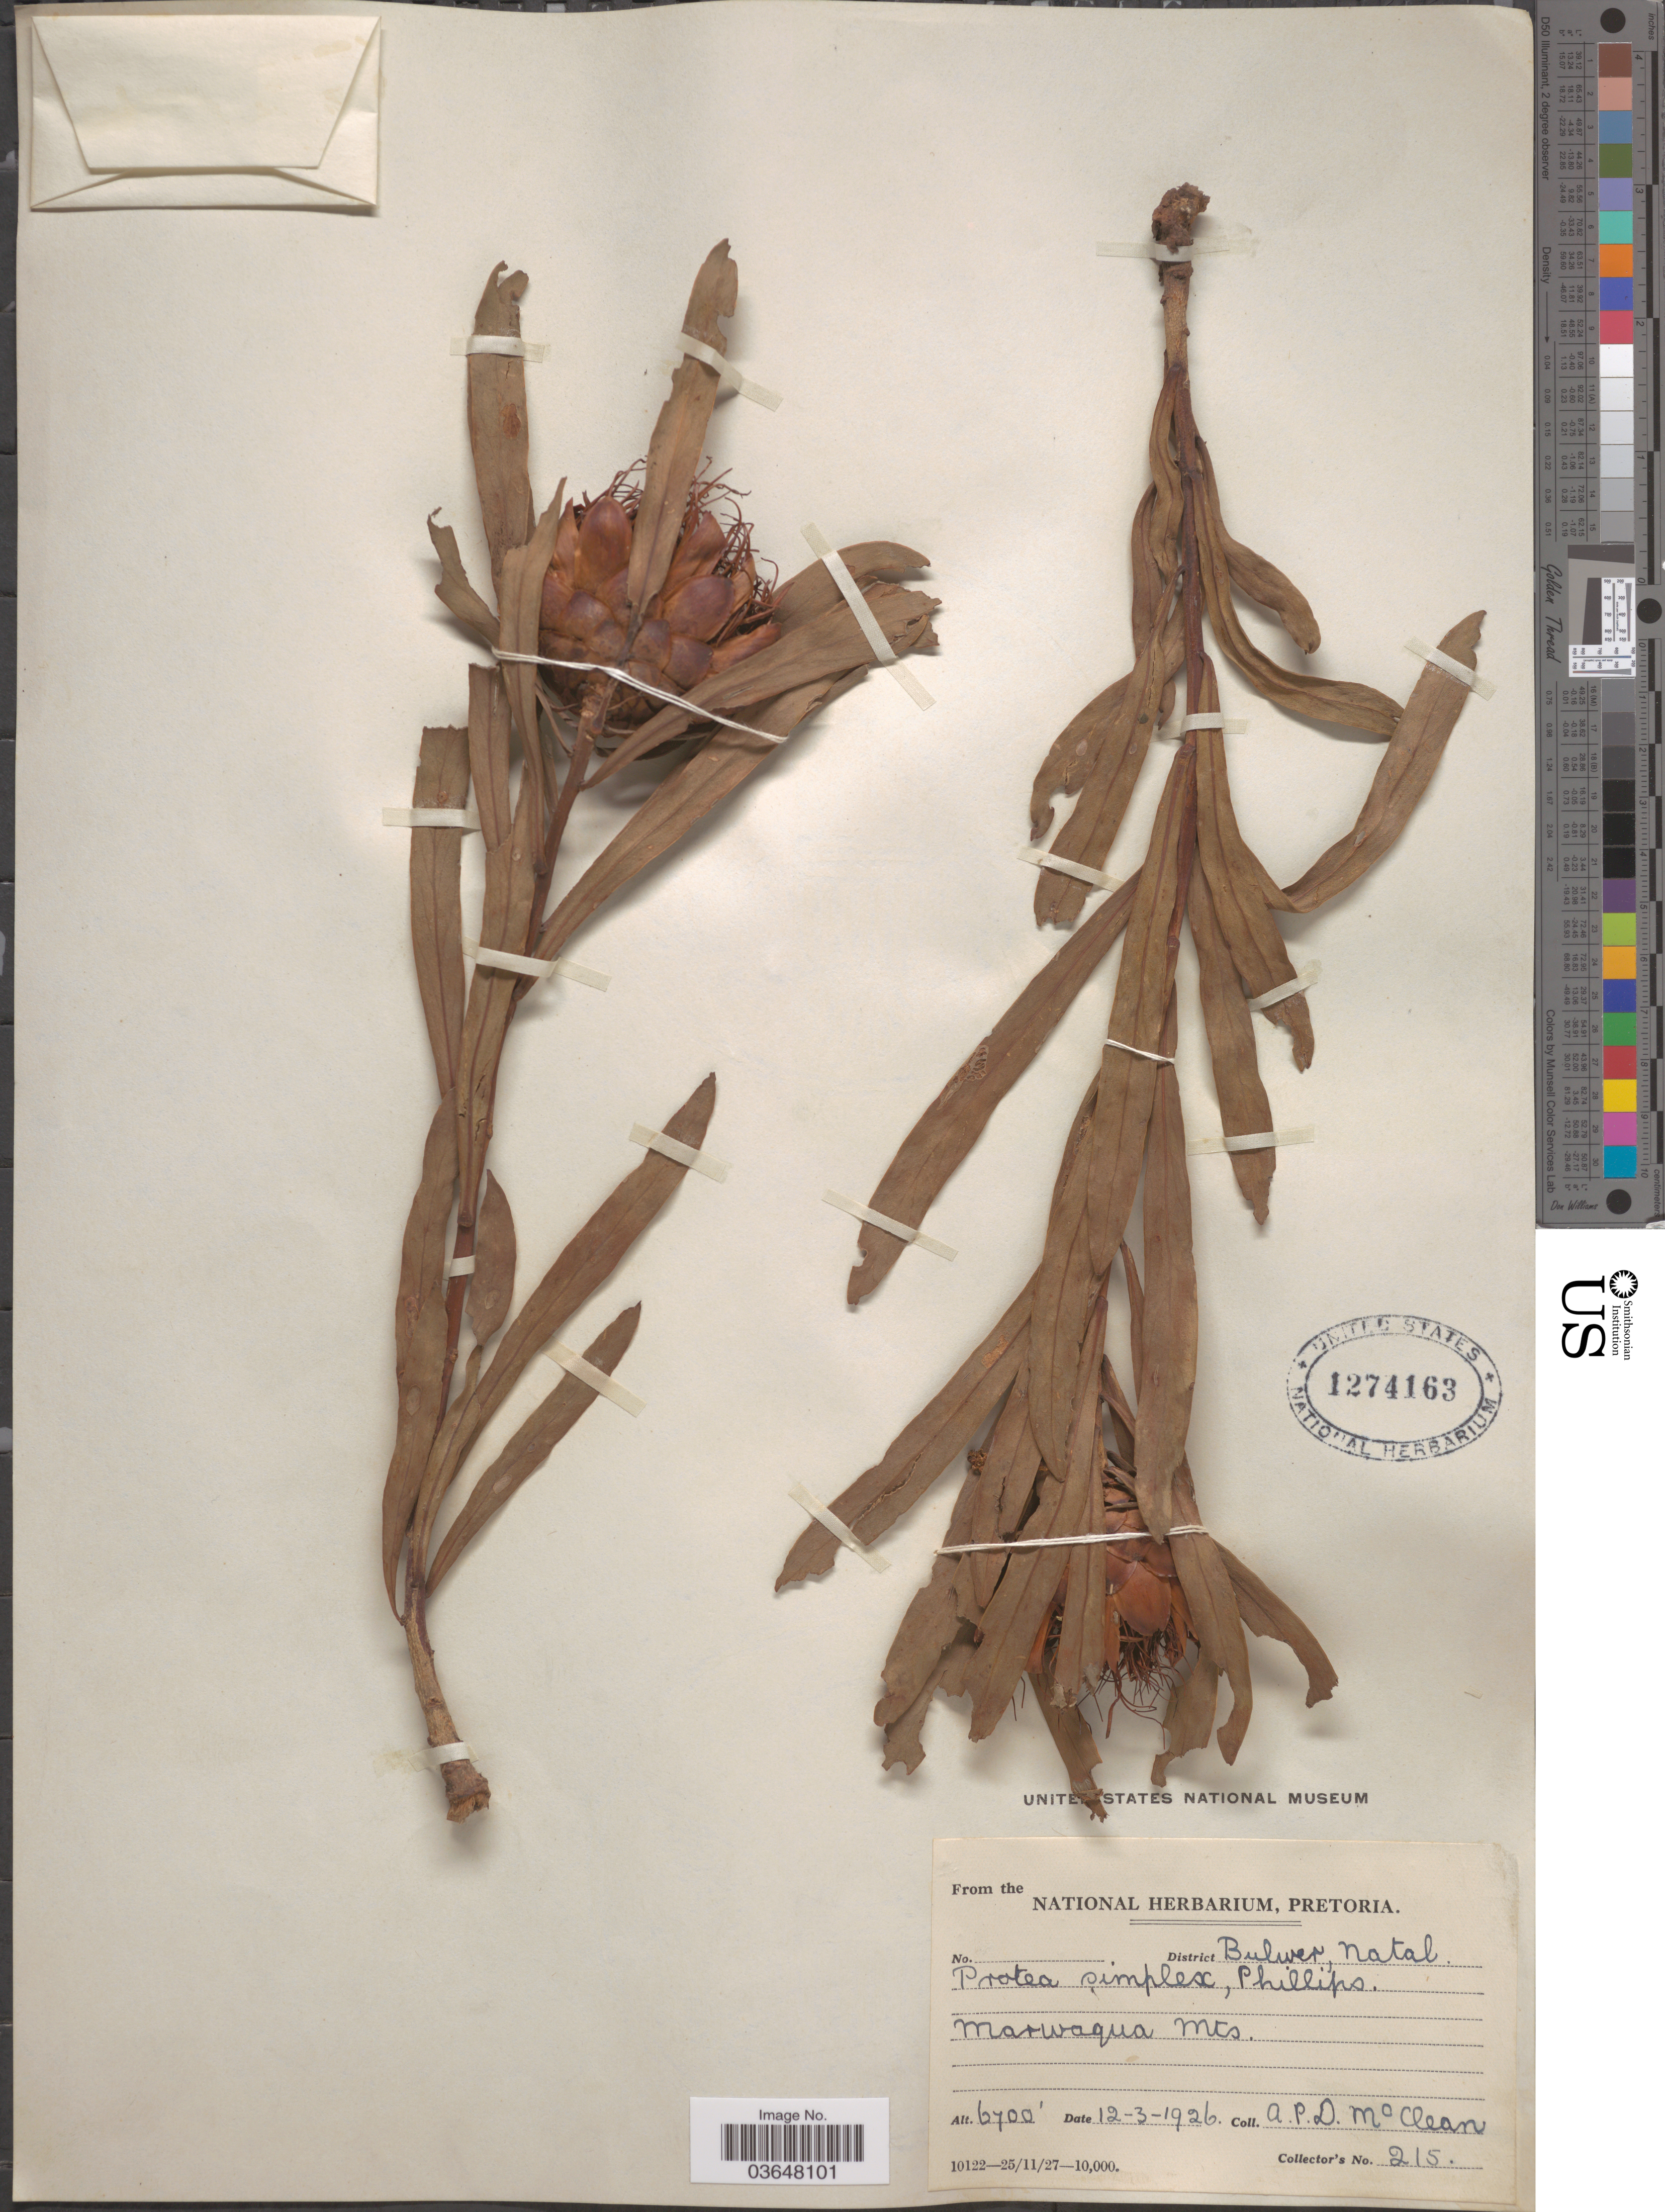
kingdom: Plantae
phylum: Tracheophyta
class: Magnoliopsida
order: Proteales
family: Proteaceae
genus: Protea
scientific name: Protea simplex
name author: E. Phillips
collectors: A. P McLean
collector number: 215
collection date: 1926-03-12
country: South Africa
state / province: KwaZulu-Natal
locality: District Bulwer, Natal. Marwaqua Mts.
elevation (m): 2042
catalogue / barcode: US 1274163